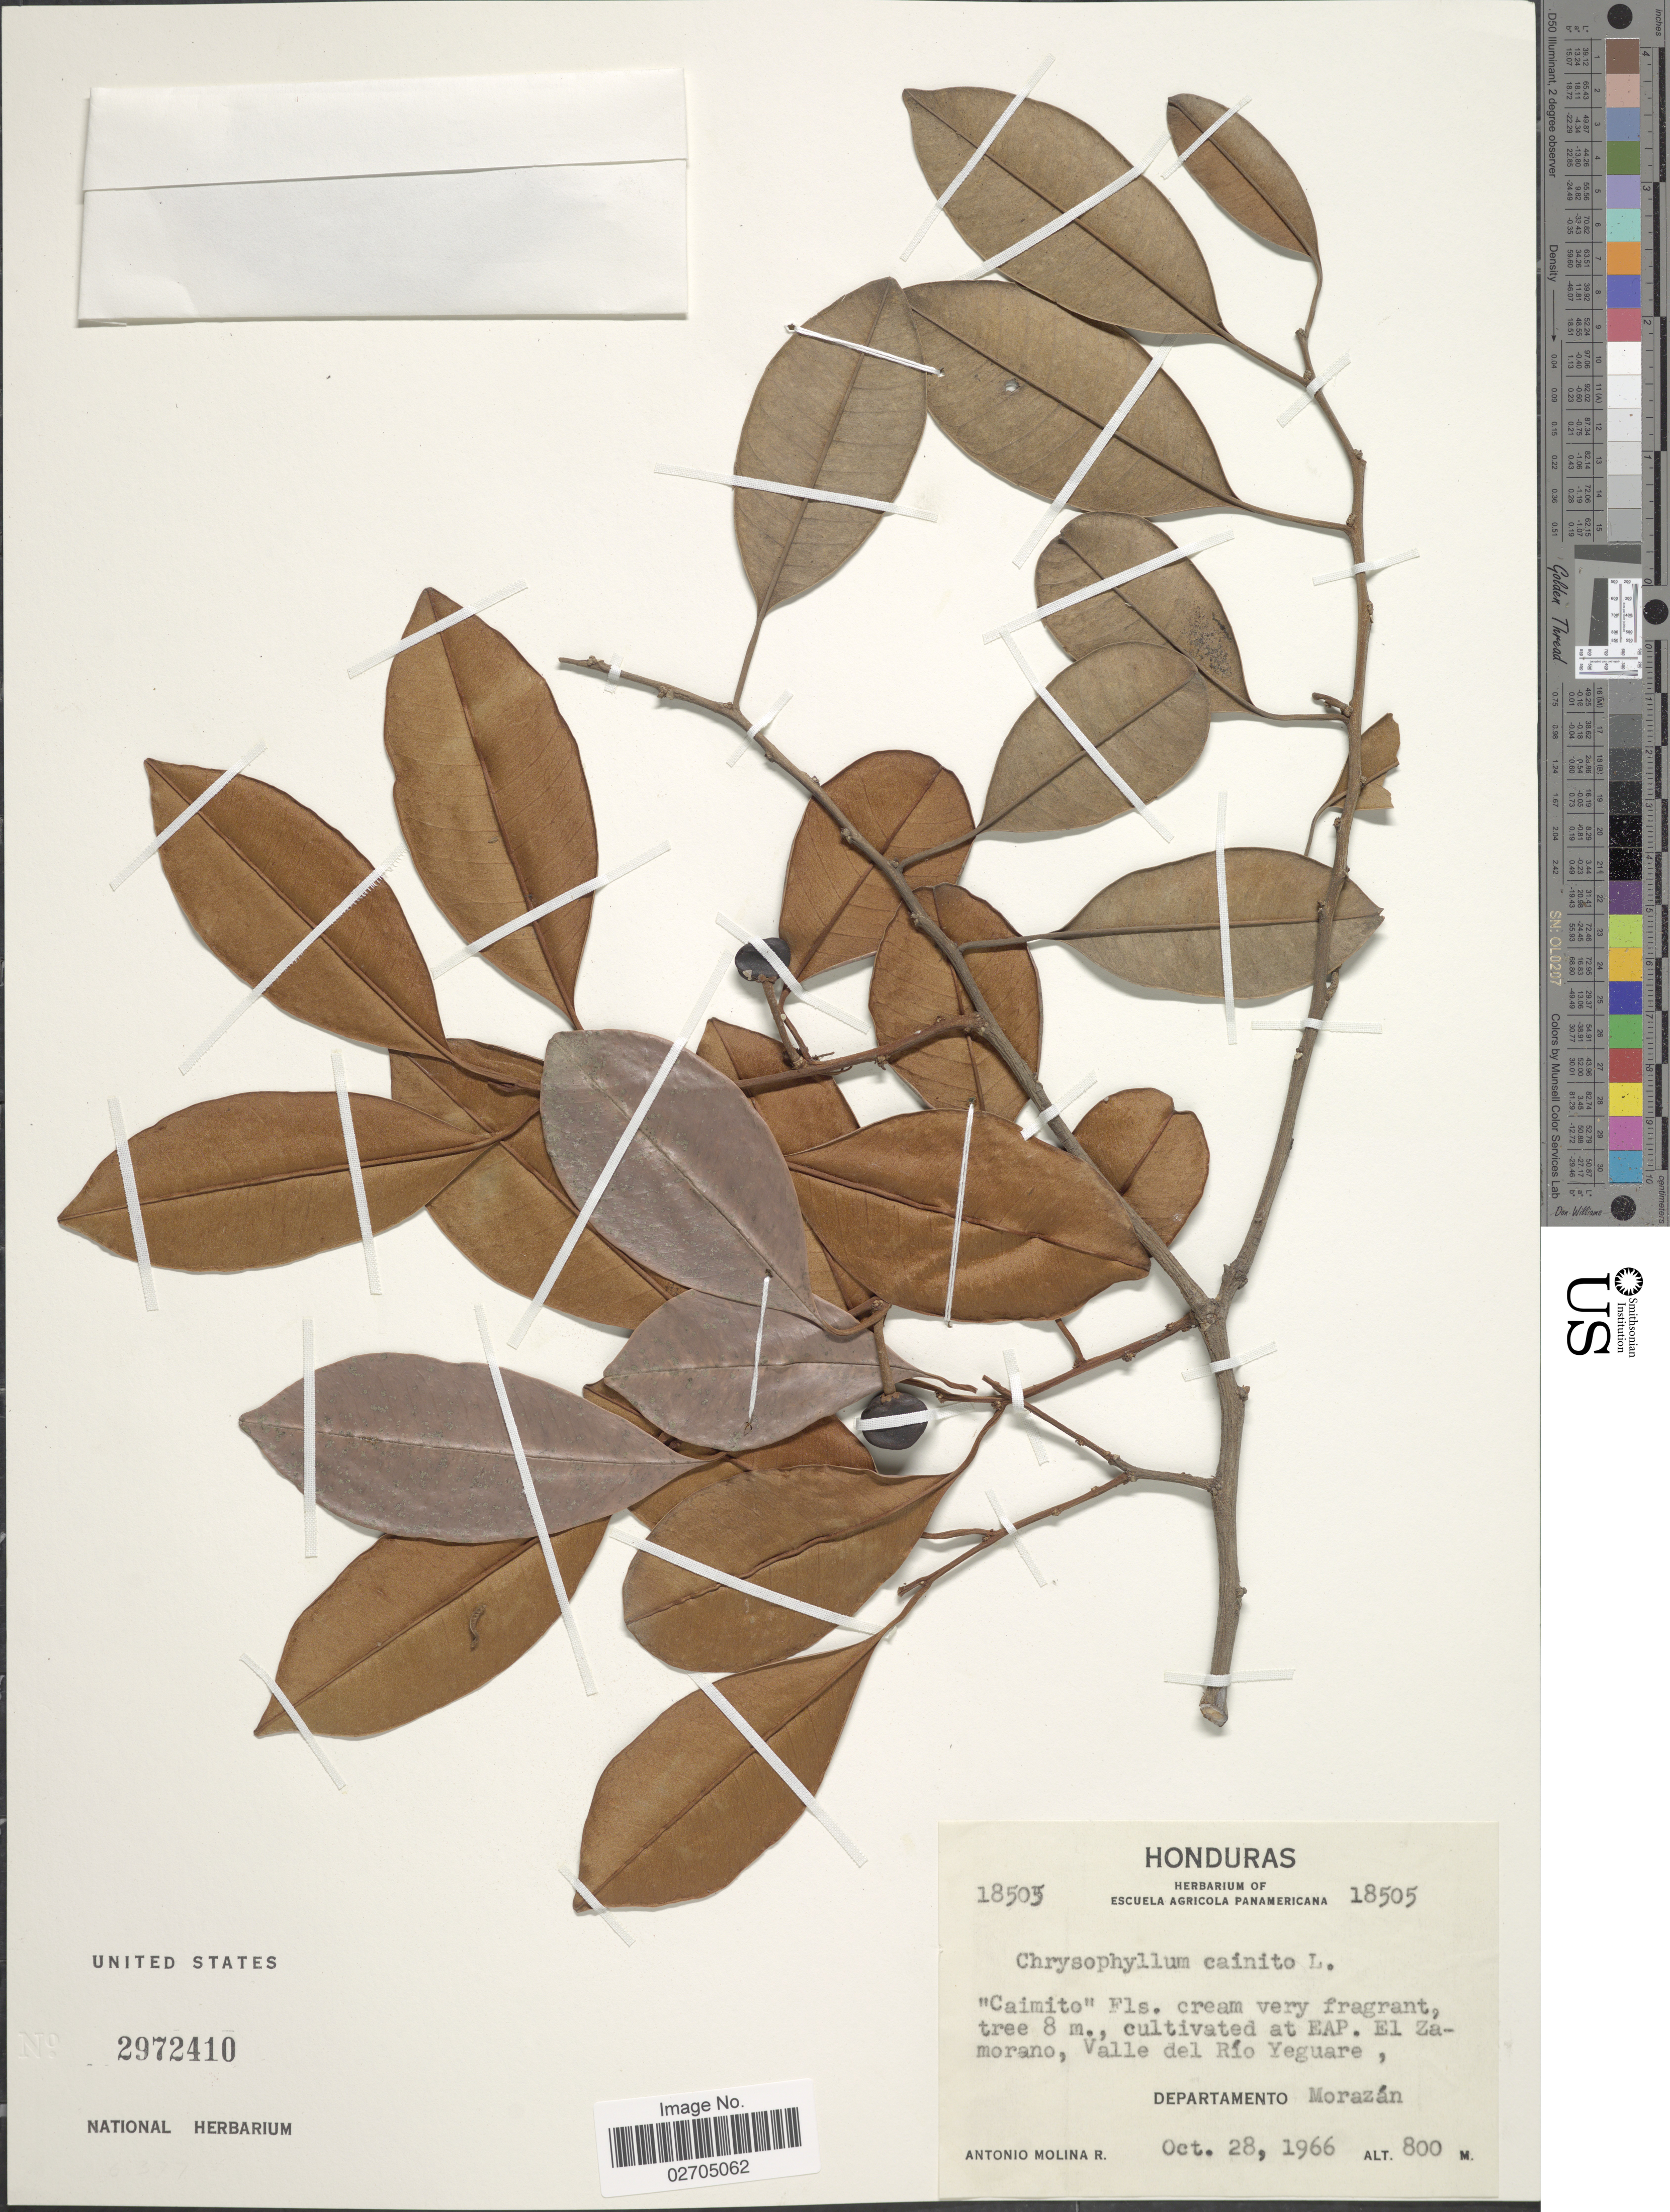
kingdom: Plantae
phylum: Tracheophyta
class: Magnoliopsida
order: Ericales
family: Sapotaceae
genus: Chrysophyllum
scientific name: Chrysophyllum cainito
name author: L.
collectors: A. Molina R.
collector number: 18505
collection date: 1966-10-28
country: Honduras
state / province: Fco. Morazán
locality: Cultivated at EAP. El Zamorano, Valle del Rio Yeguare, Departamento Morazan.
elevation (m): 800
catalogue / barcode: US 2972410